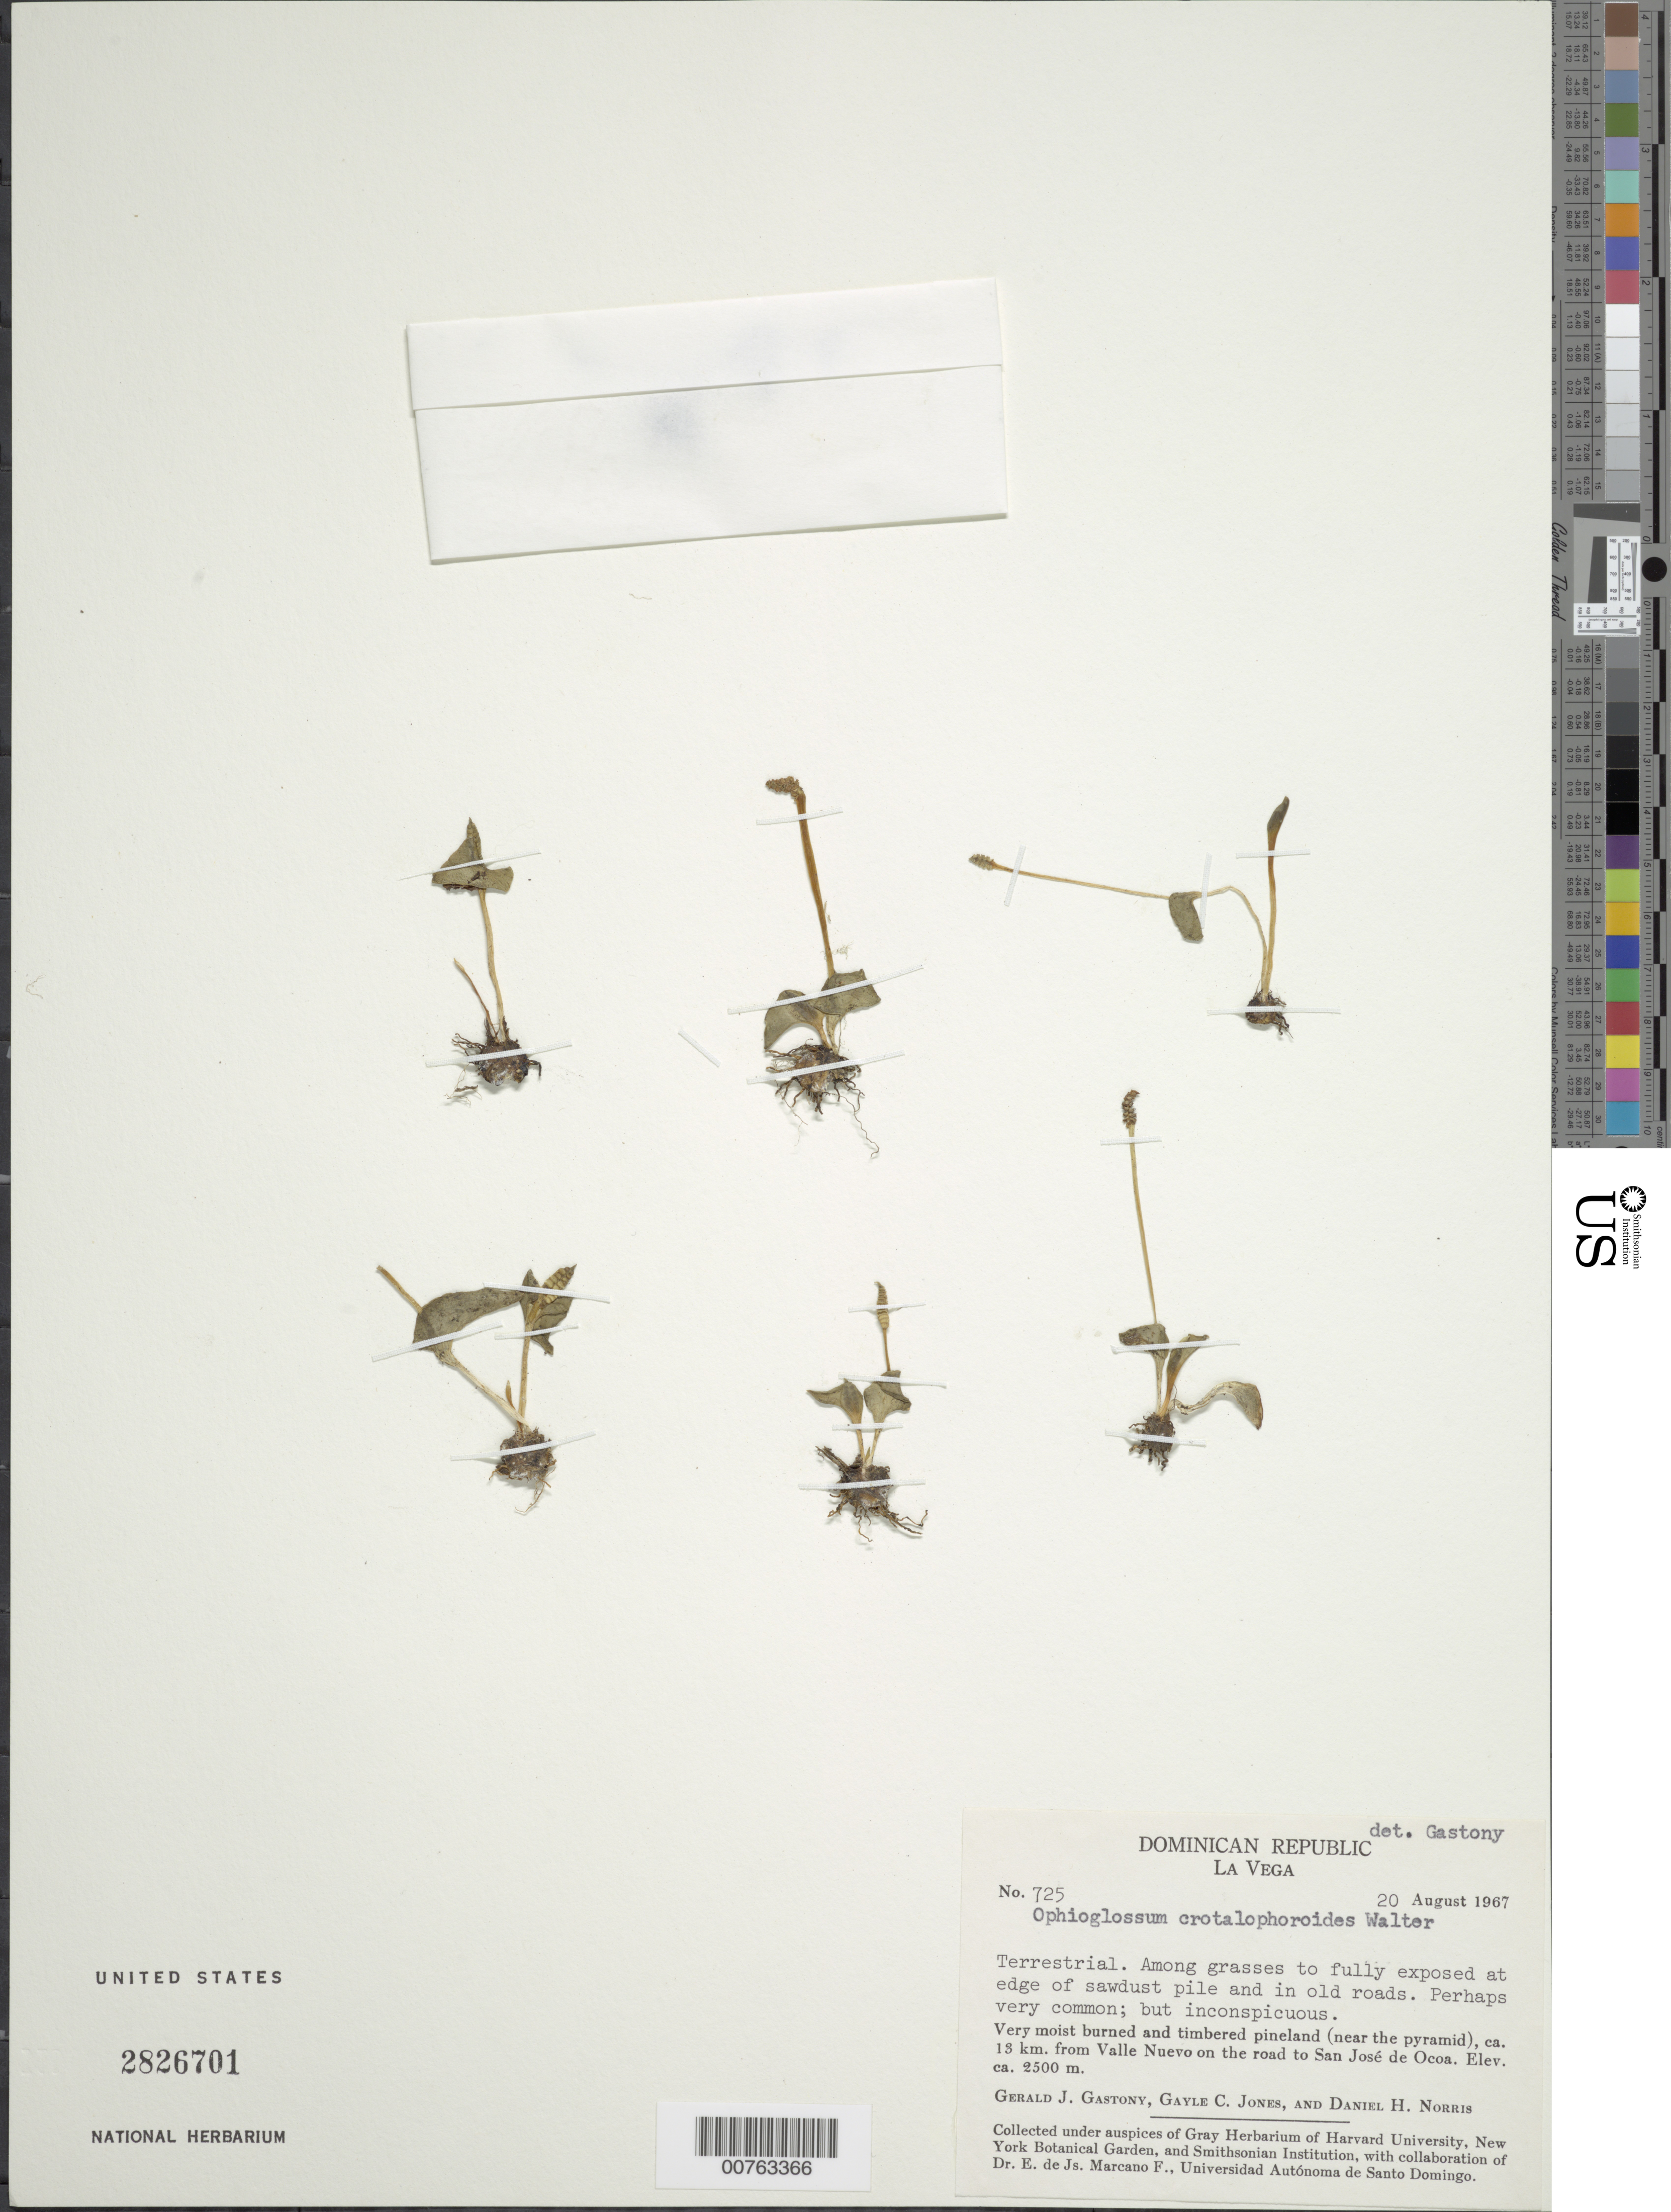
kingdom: Plantae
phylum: Tracheophyta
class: Polypodiopsida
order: Ophioglossales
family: Ophioglossaceae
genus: Ophioglossum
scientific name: Ophioglossum harrisii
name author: Underw.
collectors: G. Gastony, G. C. Jones & D. H. Norris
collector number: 725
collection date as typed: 20 Aug 1967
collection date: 1967-08-20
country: Dominican Republic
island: Hispaniola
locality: Provincia La Vega. Near the pyramid, ca. 13 km from valle Nuevo on the road to San José de Ocoa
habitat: Very moist burned and timbered pineland; among grasses to fully exposed at edge of sawdust pile and in old roads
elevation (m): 2500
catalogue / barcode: US 2826701